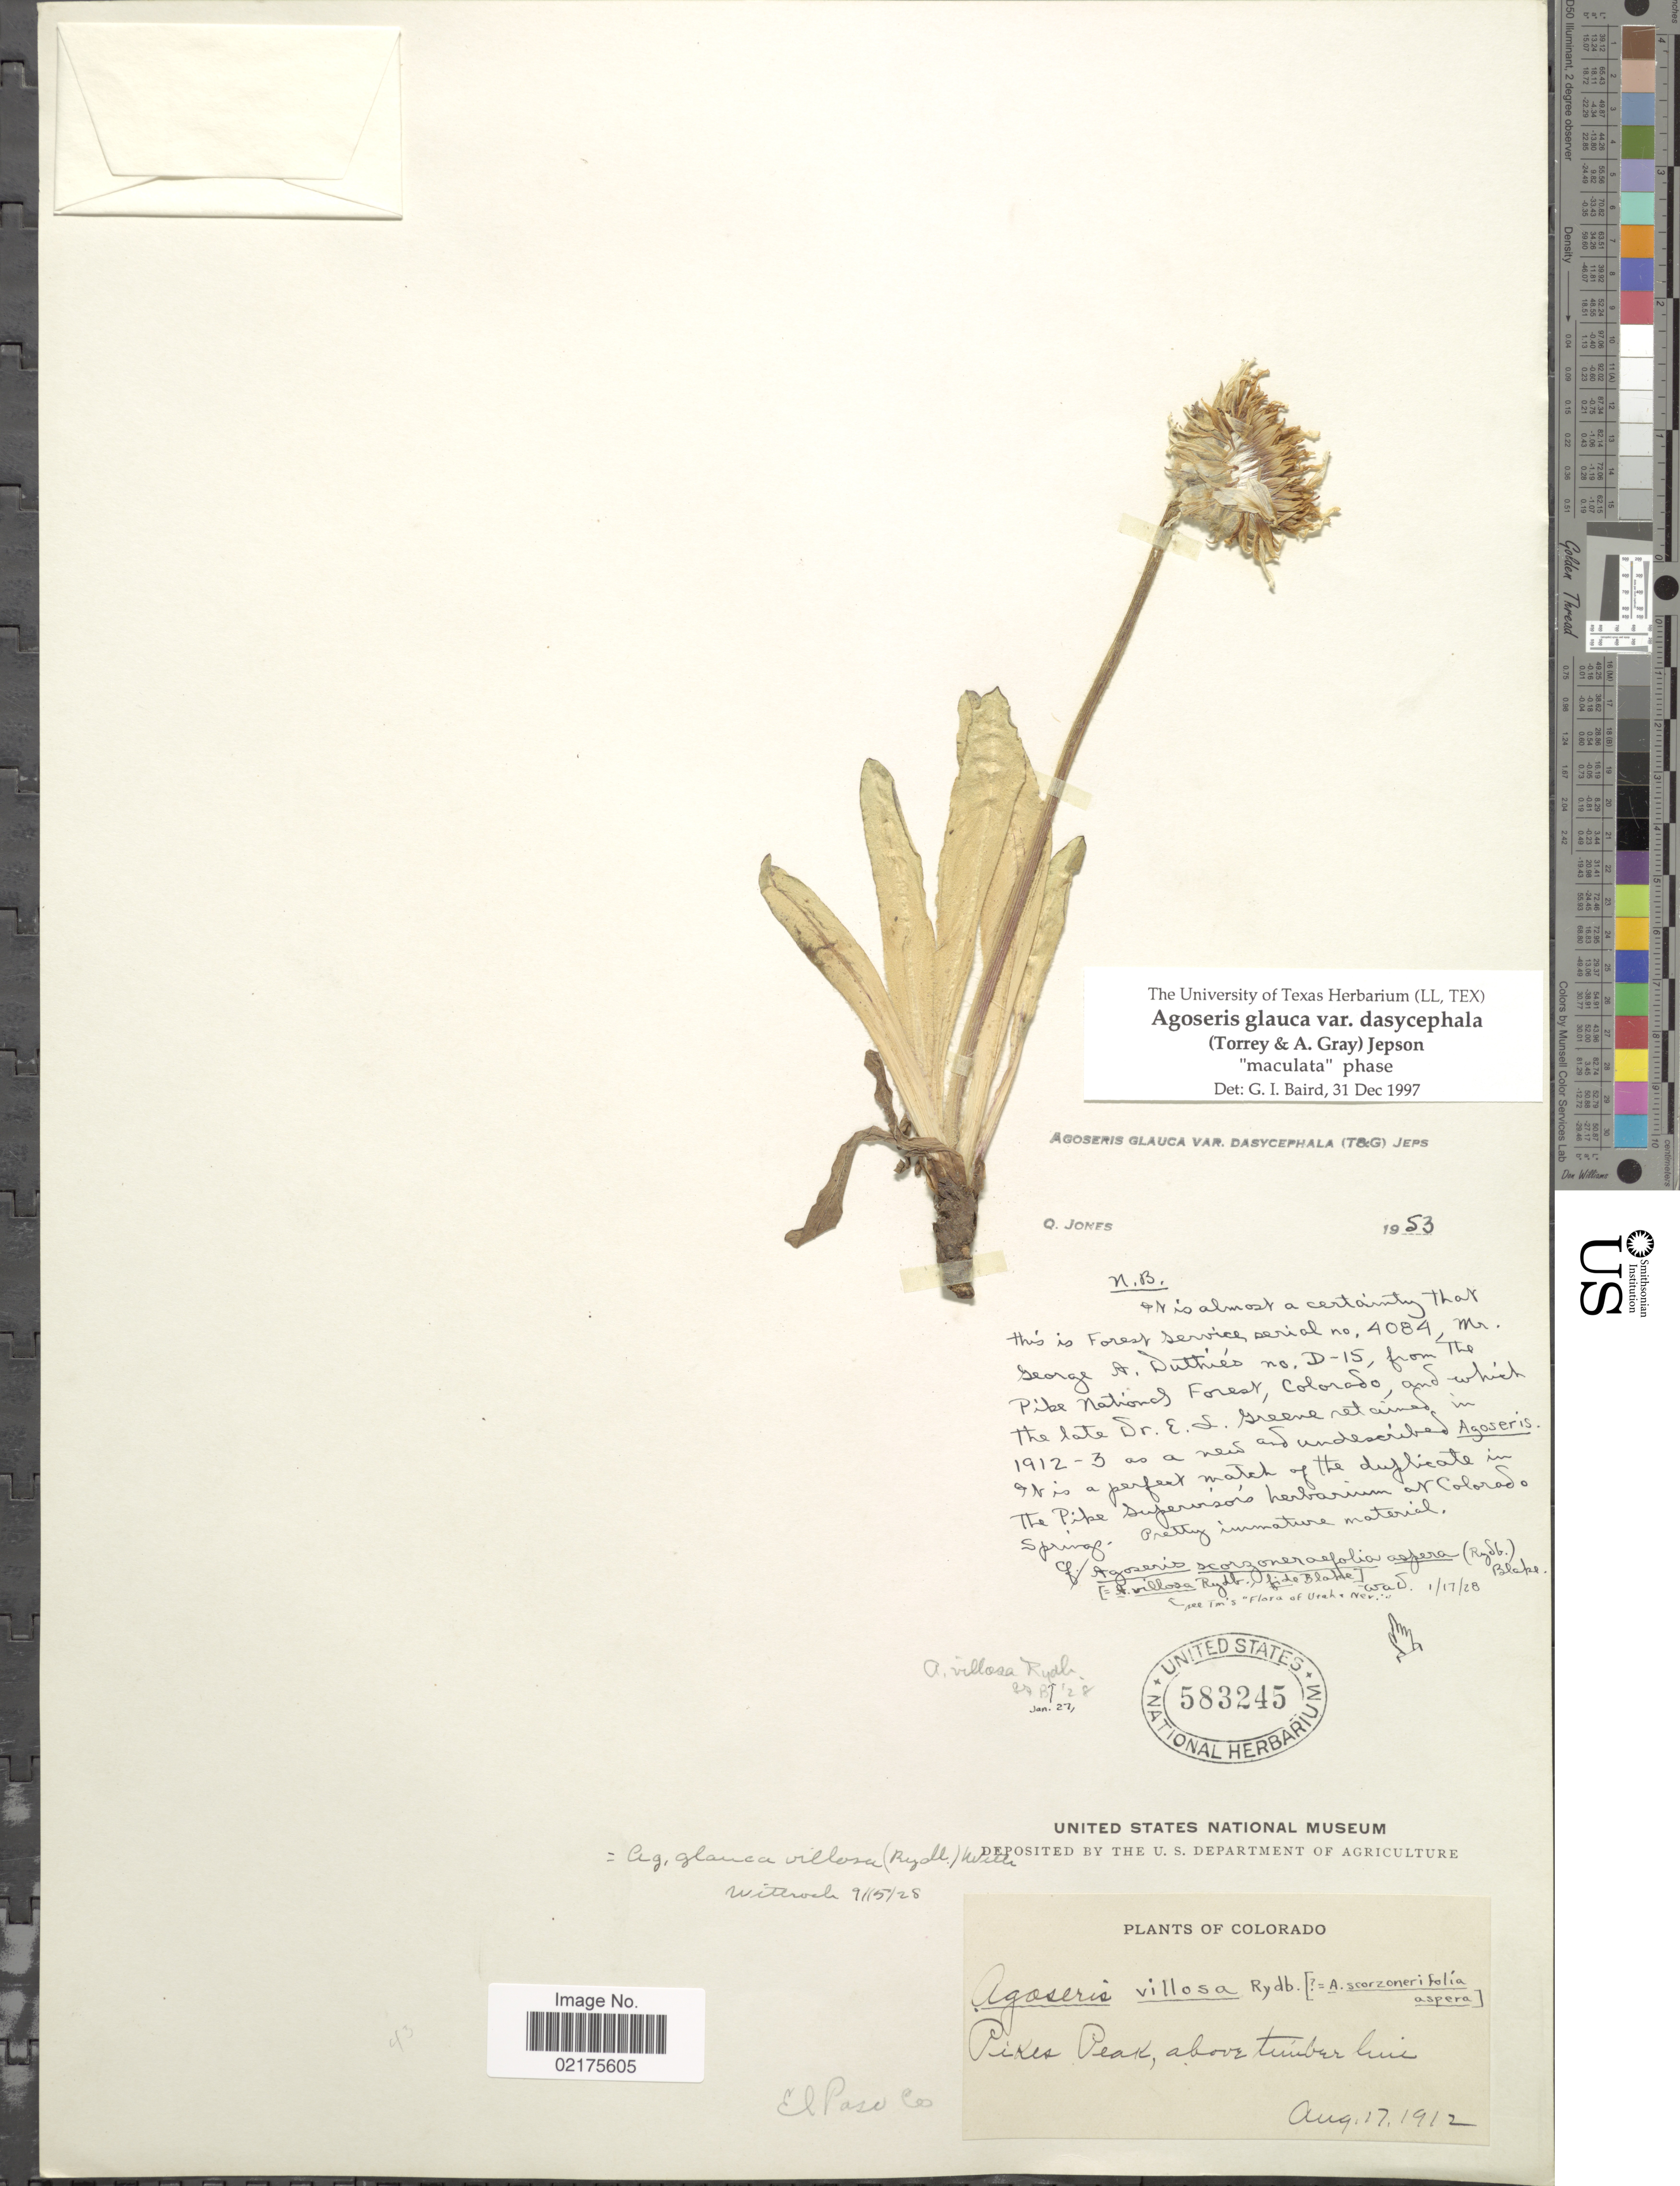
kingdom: Plantae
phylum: Tracheophyta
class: Magnoliopsida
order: Asterales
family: Asteraceae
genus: Agoseris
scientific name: Agoseris glauca var. dasycephala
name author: (Torr. & A. Gray) Jeps.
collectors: G. Duthie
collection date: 1912-08-17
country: United States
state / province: Colorado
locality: Pikes Peak, above timber Line, El Paso Co.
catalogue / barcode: US 583245